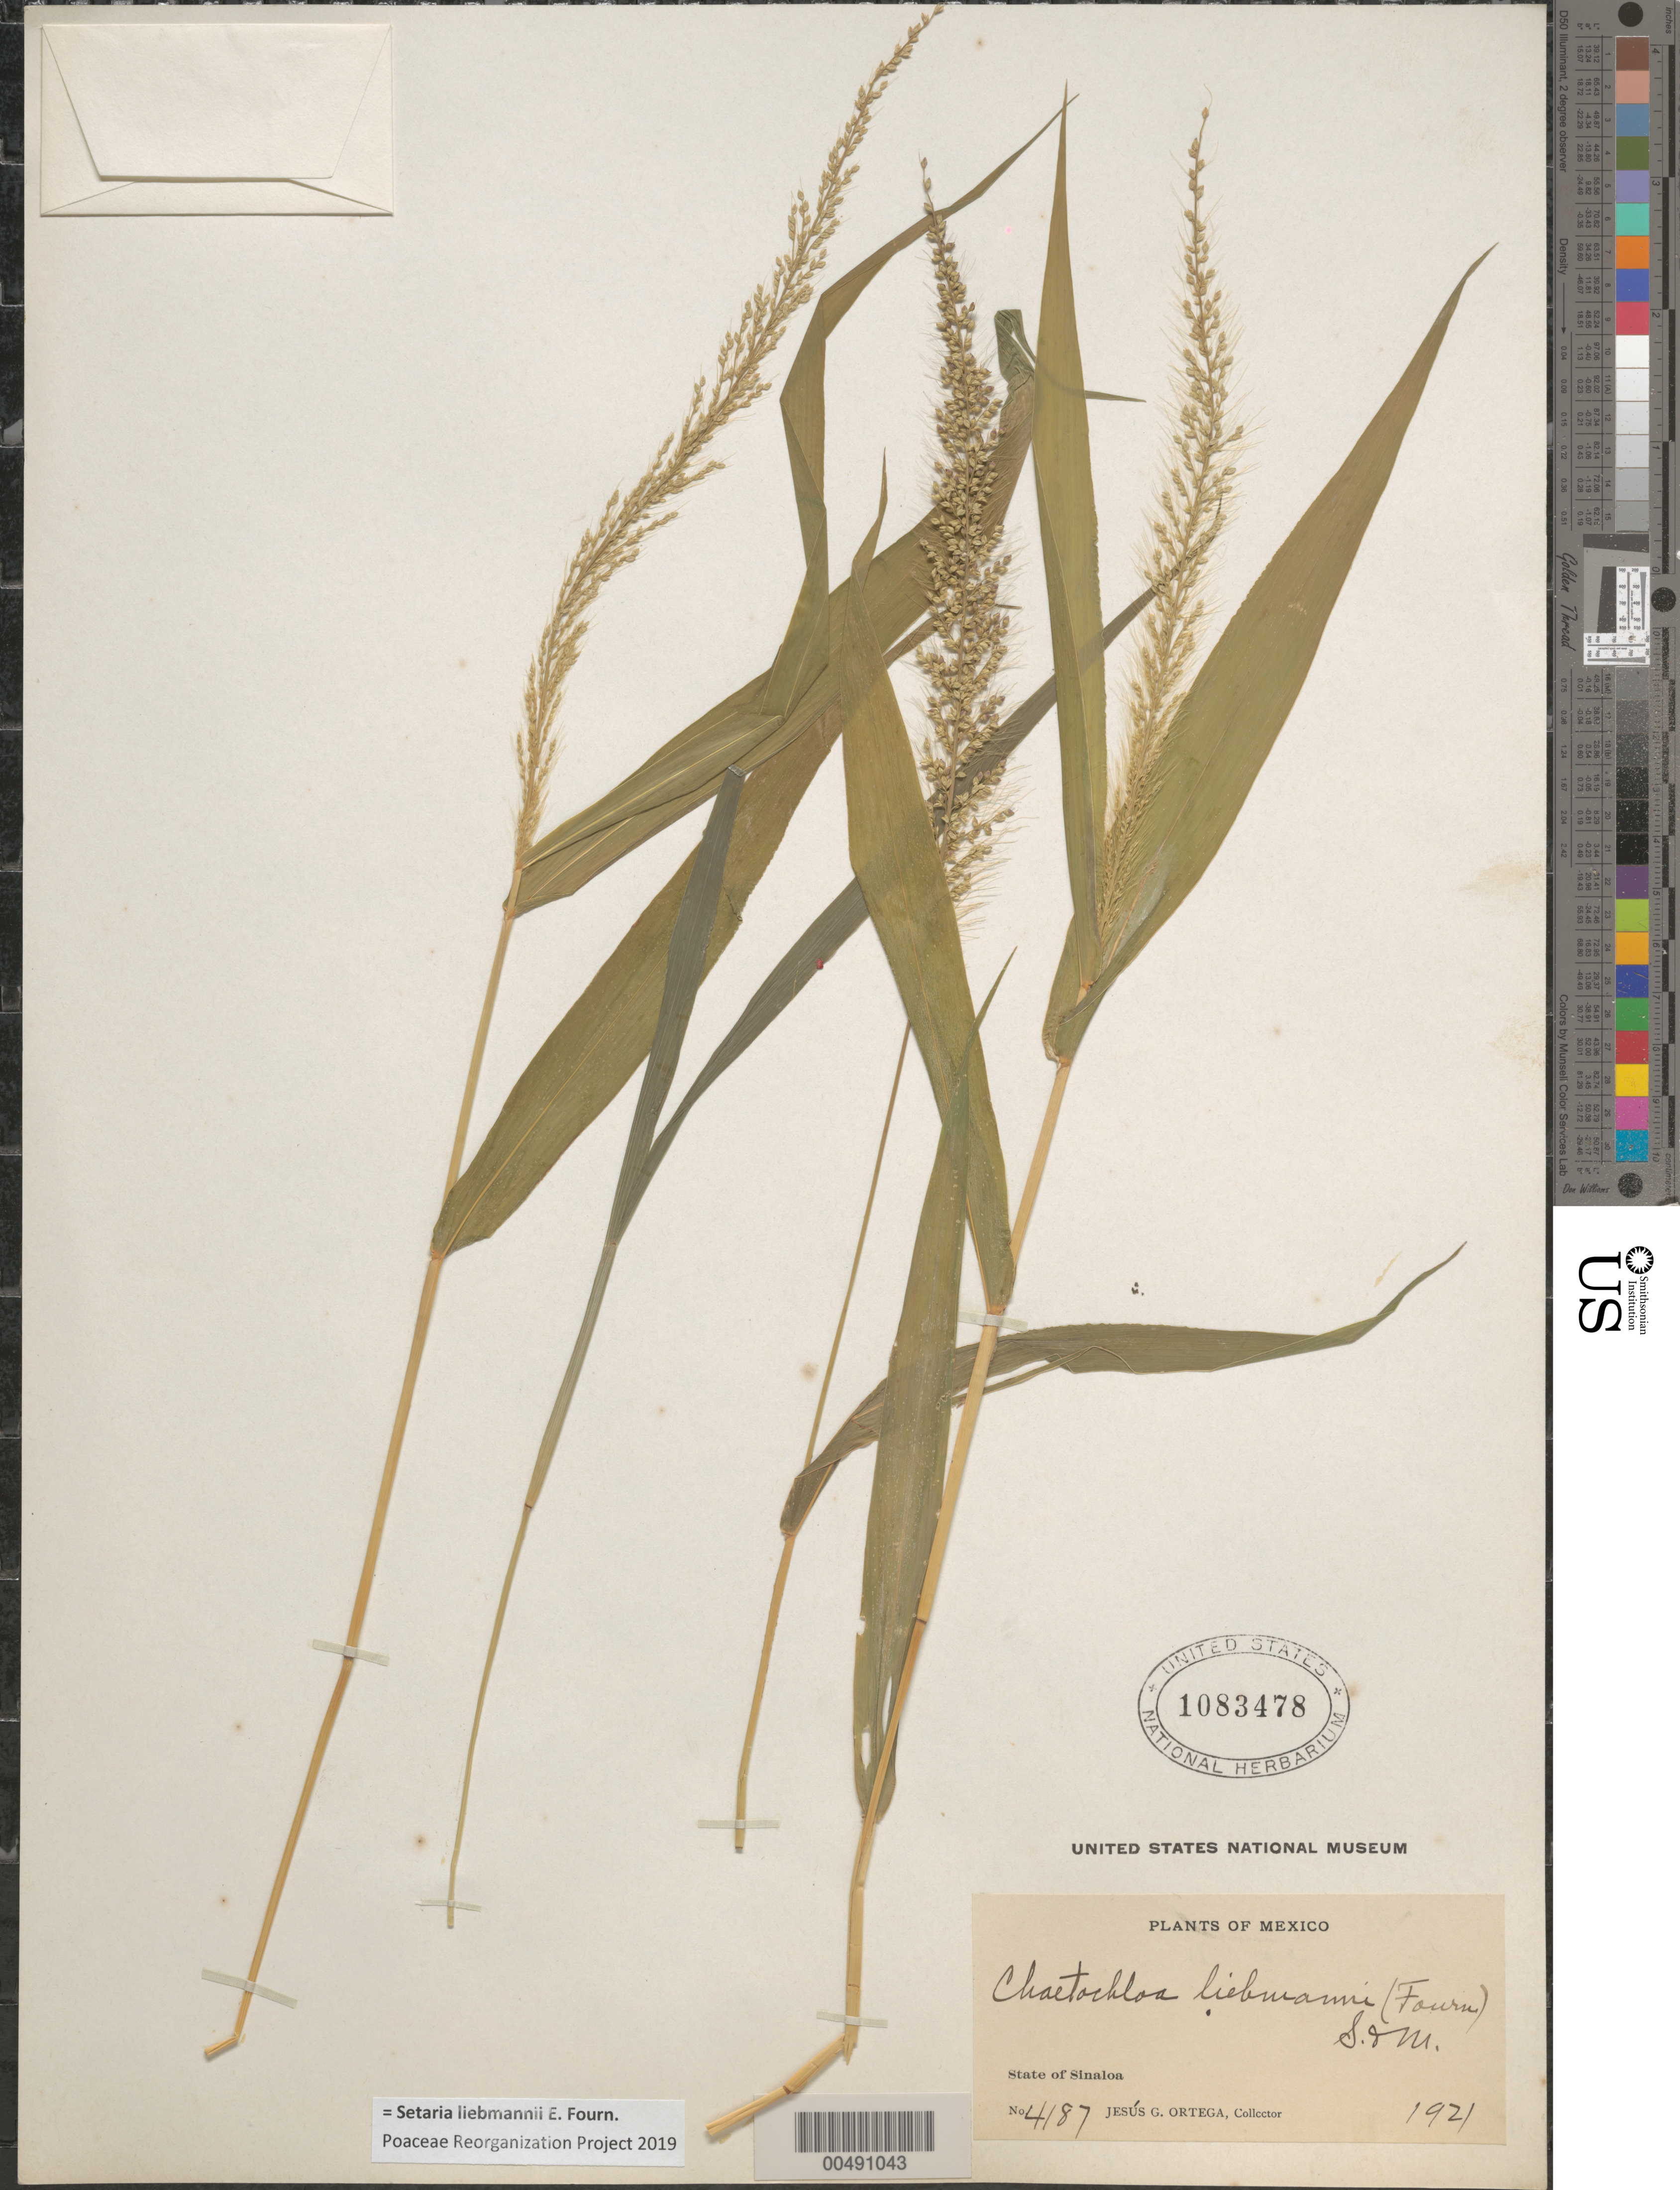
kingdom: Plantae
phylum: Tracheophyta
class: Liliopsida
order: Poales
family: Poaceae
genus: Setaria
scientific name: Setaria liebmannii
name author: E. Fourn.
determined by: Poaceae Reorganization Project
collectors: J. Ortega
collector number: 4187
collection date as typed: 1921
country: Mexico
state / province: Sinaloa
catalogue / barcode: US 1083478